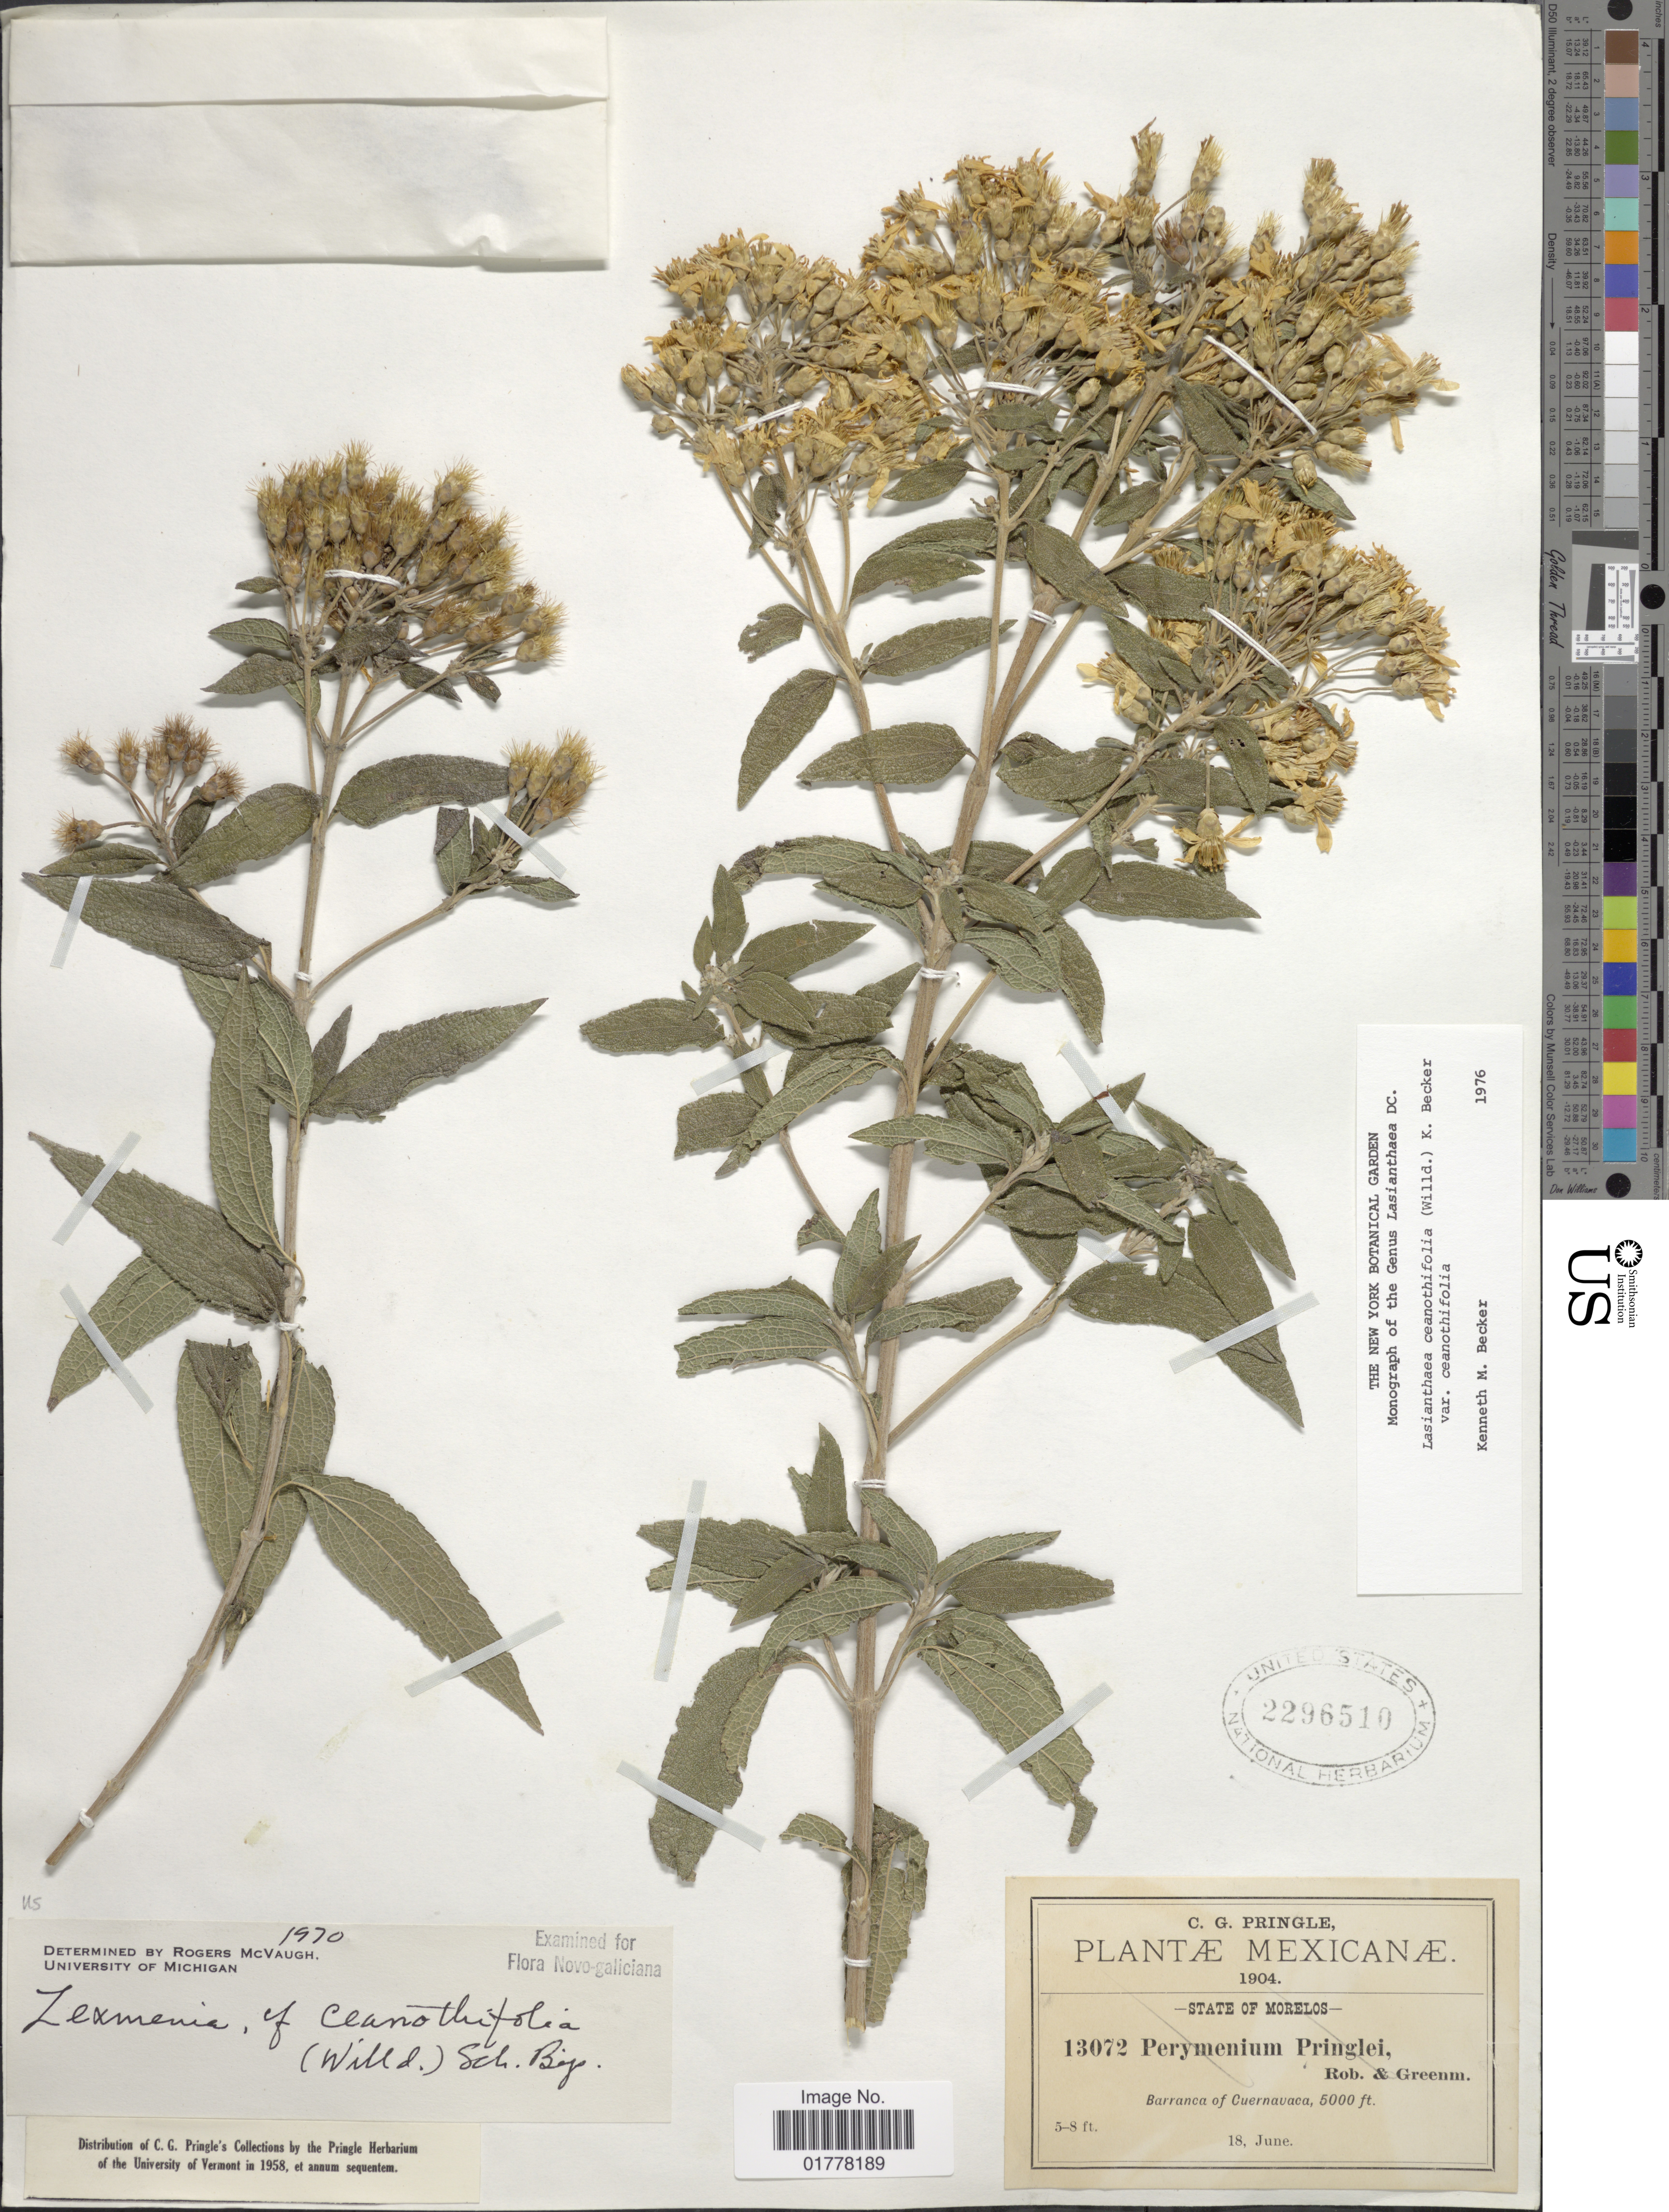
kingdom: Plantae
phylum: Tracheophyta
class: Magnoliopsida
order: Asterales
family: Asteraceae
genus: Lasianthaea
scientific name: Lasianthaea ceanothifolia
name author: (Willd.) K.M. Becker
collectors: C. G. Pringle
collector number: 13072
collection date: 1904-06-18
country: Mexico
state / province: Morelos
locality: State of Morelos. Barranca of Cuernavaca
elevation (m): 1524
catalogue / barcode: US 2296510